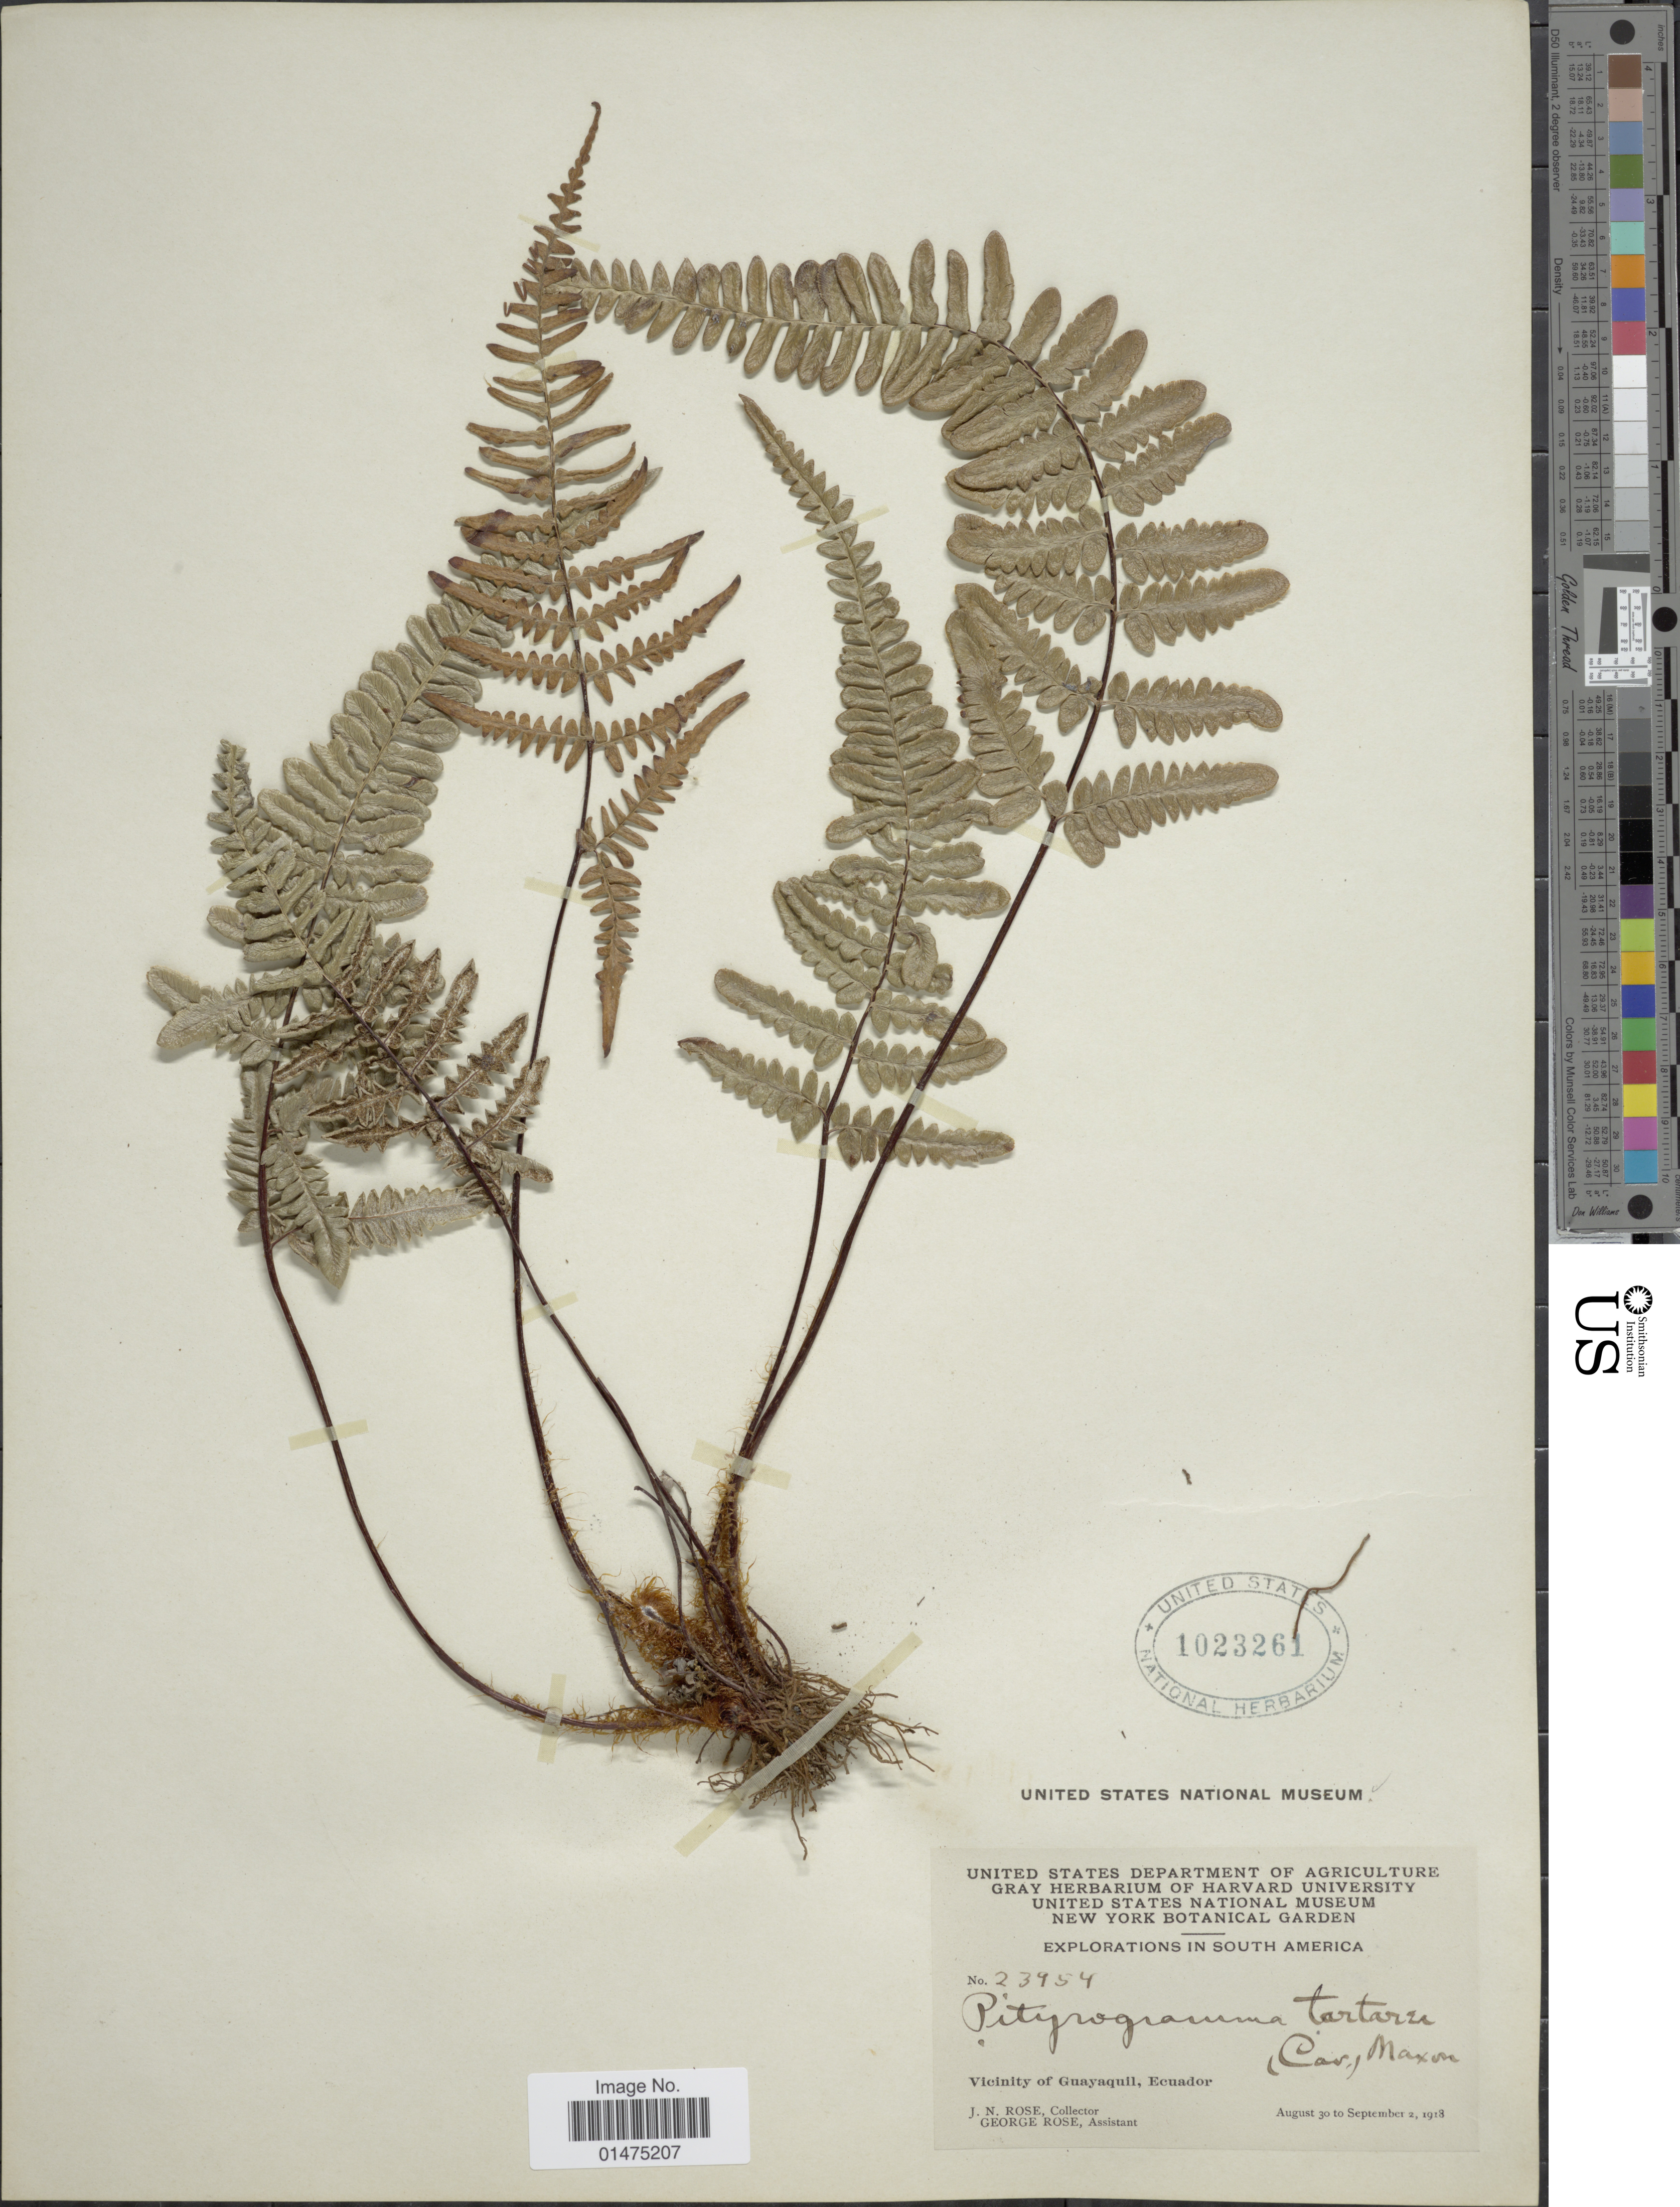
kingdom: Plantae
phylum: Tracheophyta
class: Polypodiopsida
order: Polypodiales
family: Pteridaceae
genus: Pityrogramma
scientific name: Pityrogramma tartarea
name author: (Cav.) Maxon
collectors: J. N. Rose & G. Rose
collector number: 23954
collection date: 1918-08-30/1918-09-02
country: Ecuador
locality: Vicinity of Guayaquil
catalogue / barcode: US 1023261